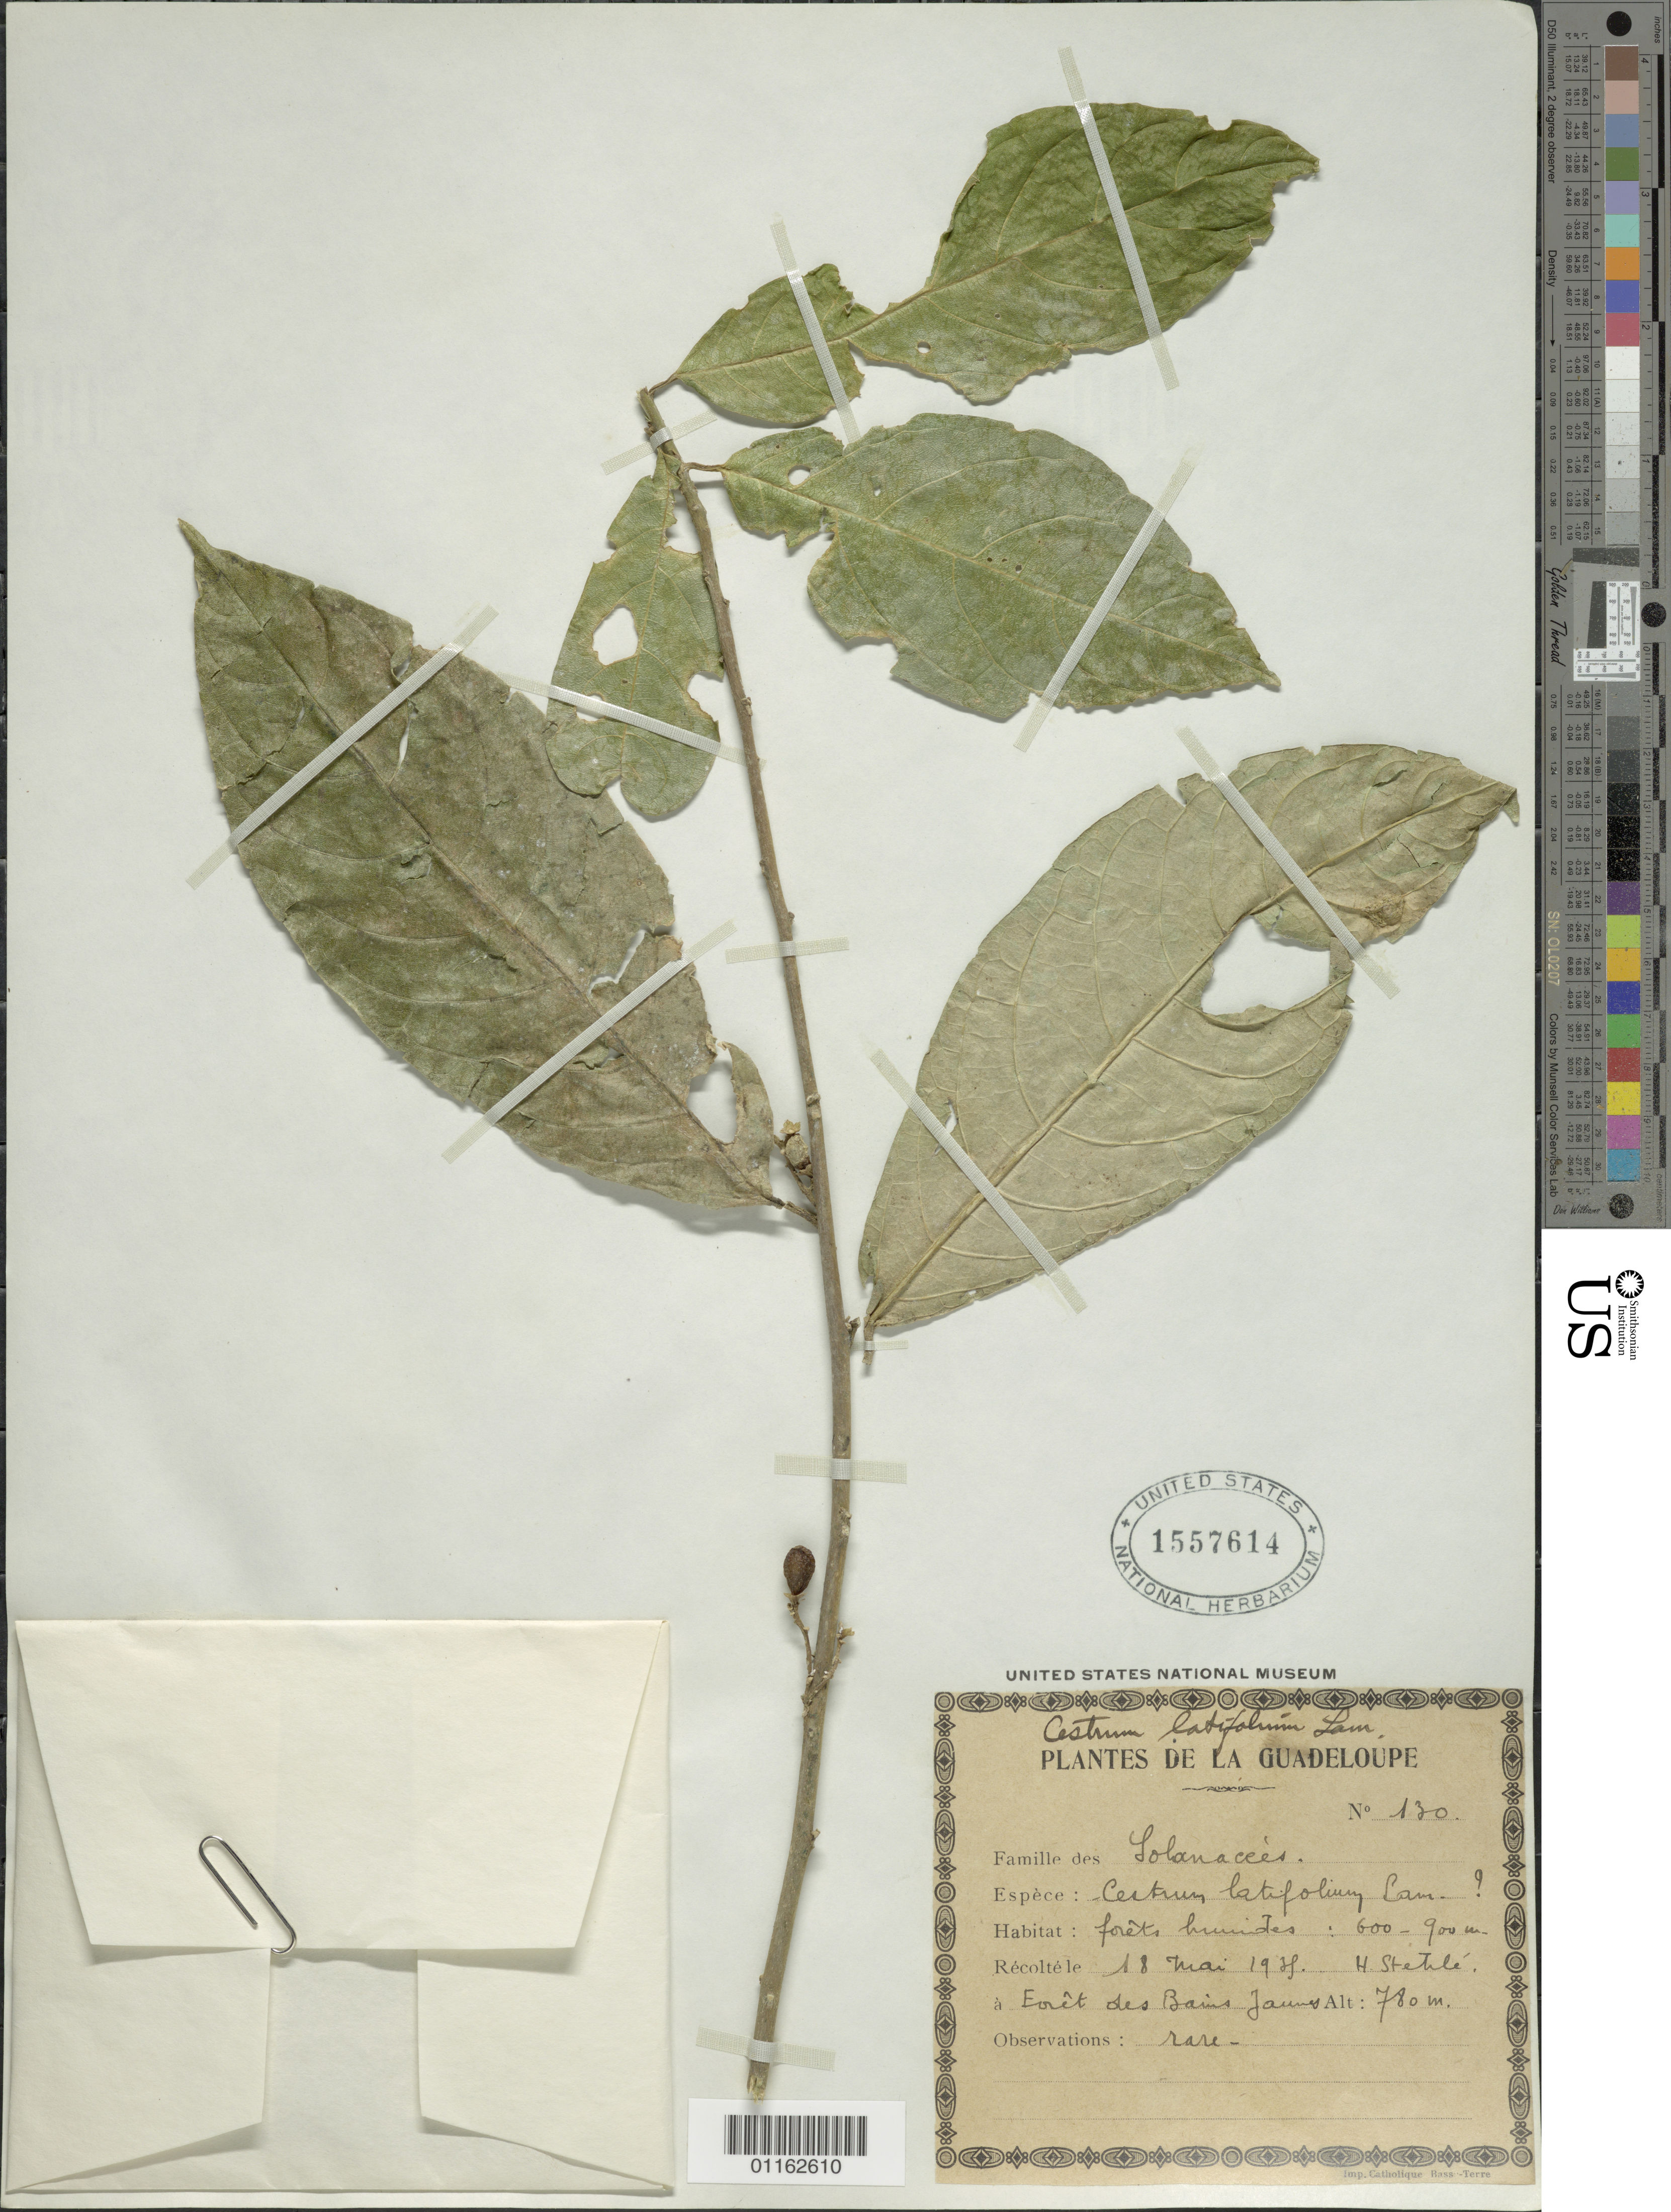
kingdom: Plantae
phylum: Tracheophyta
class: Magnoliopsida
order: Solanales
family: Solanaceae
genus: Cestrum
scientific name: Cestrum megalophyllum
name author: Dunal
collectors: H. Stehlé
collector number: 130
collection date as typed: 18 May 1931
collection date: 1931-05-18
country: Guadeloupe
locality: Bais James; humid forests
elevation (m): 780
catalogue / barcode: US 1557614